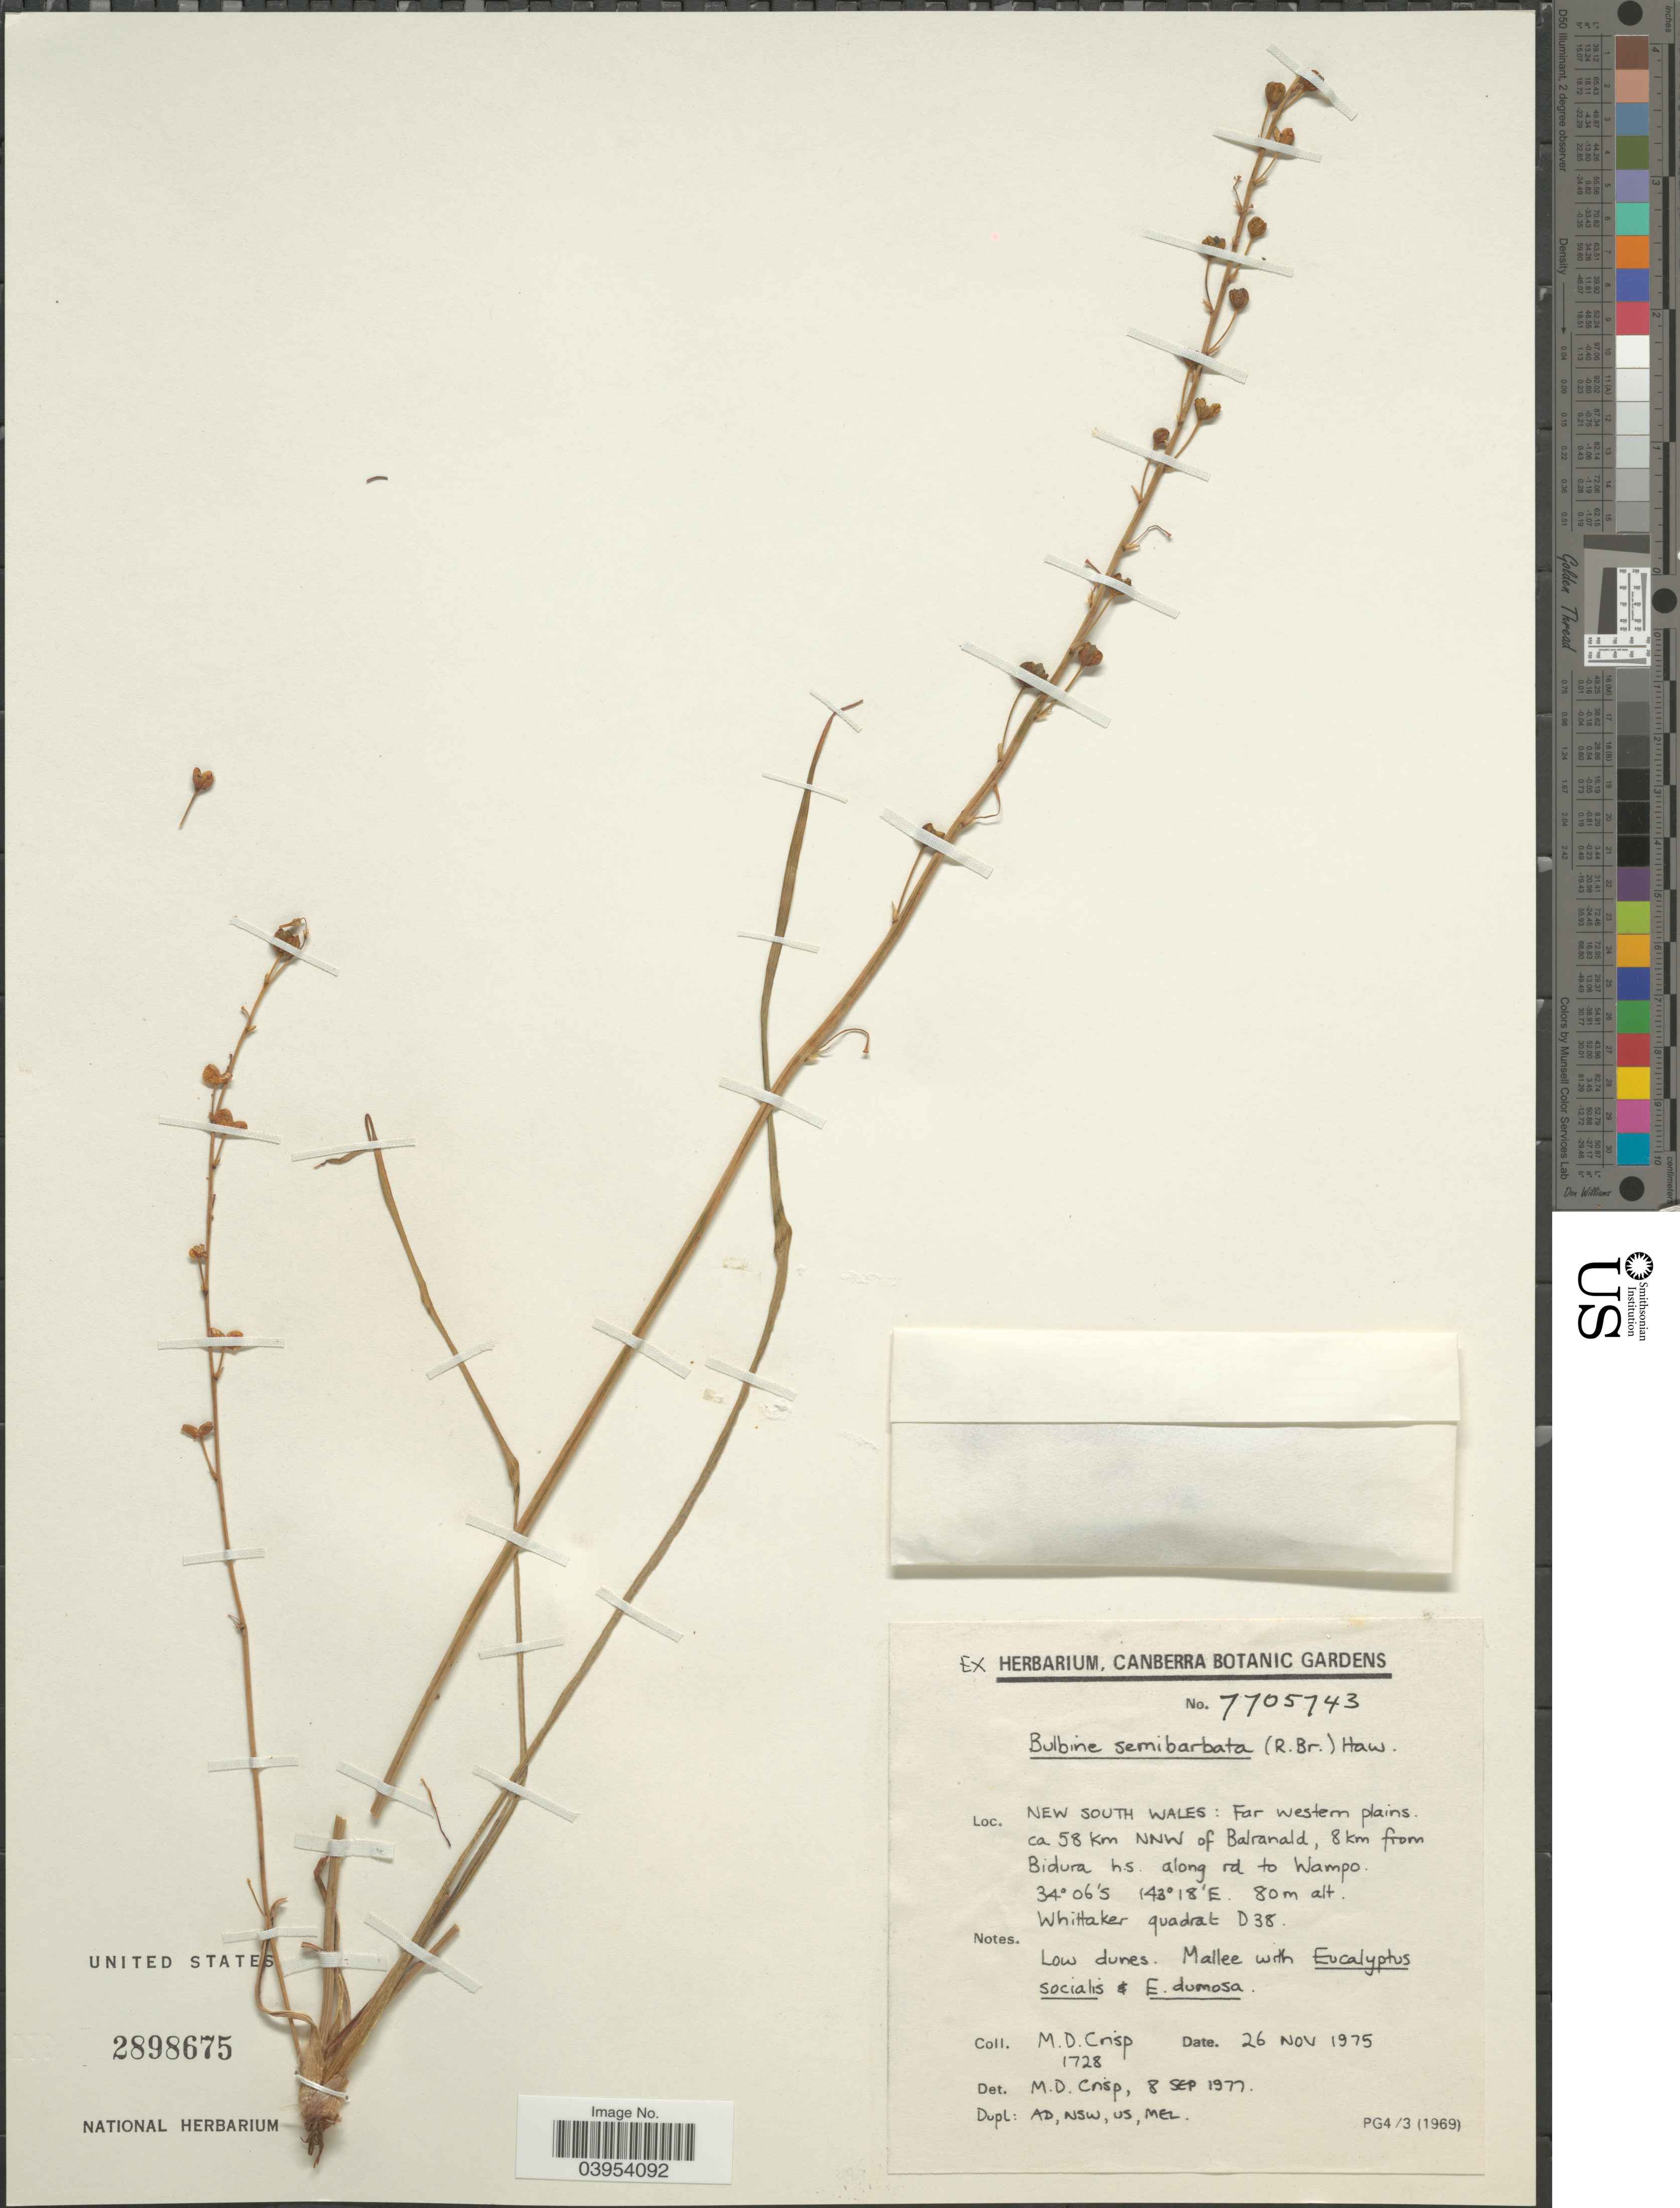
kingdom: Plantae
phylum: Tracheophyta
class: Liliopsida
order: Asparagales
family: Asphodelaceae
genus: Bulbine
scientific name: Bulbine semibarbata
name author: (R. Br.) Haw.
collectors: M. Crisp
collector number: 1728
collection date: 1975-11-26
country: Australia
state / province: New South Wales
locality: Far western plains. ca 58 km NNW of Balranald, 8 km from Bidura h.s. along rd to Wampo. Whittaker quadrat D38.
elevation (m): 80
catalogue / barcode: US 2898675